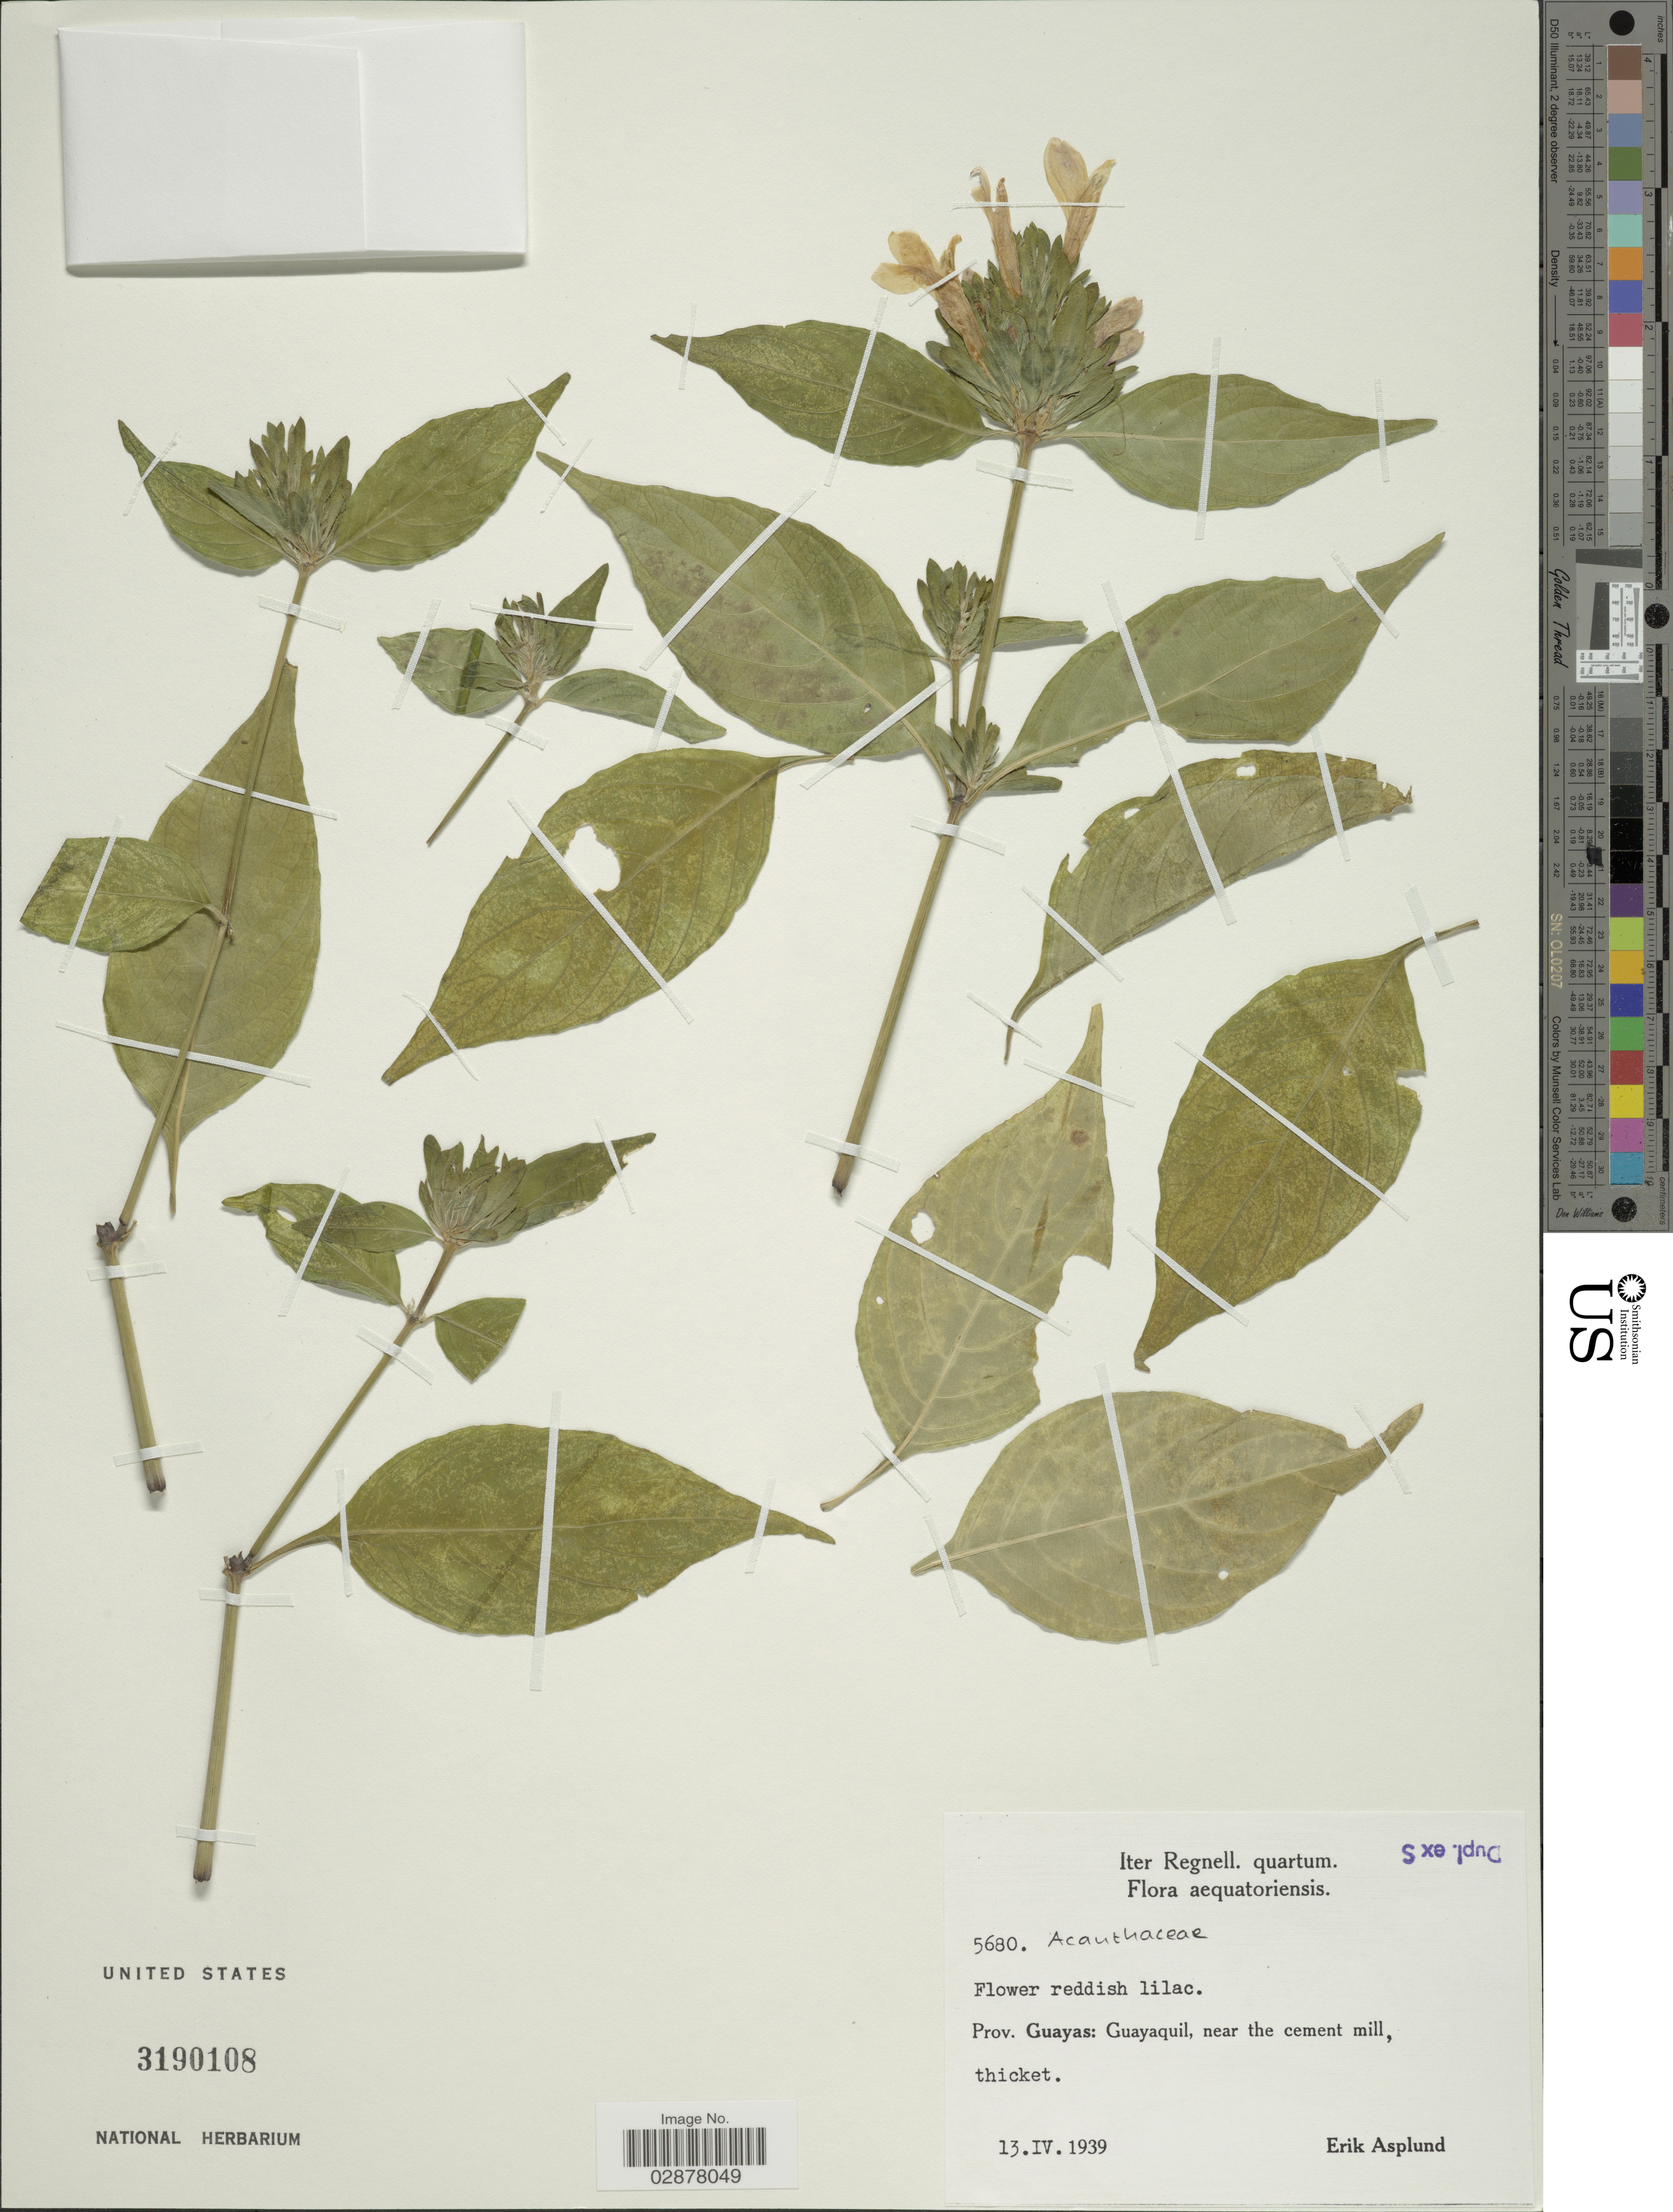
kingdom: Plantae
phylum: Tracheophyta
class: Magnoliopsida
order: Lamiales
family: Acanthaceae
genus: Justicia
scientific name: Justicia carthaginensis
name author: Jacq.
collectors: E. Asplund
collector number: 5680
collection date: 1939-04-13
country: Ecuador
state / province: Guayas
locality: Guayaquil, near the cement mill.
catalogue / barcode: US 3190108